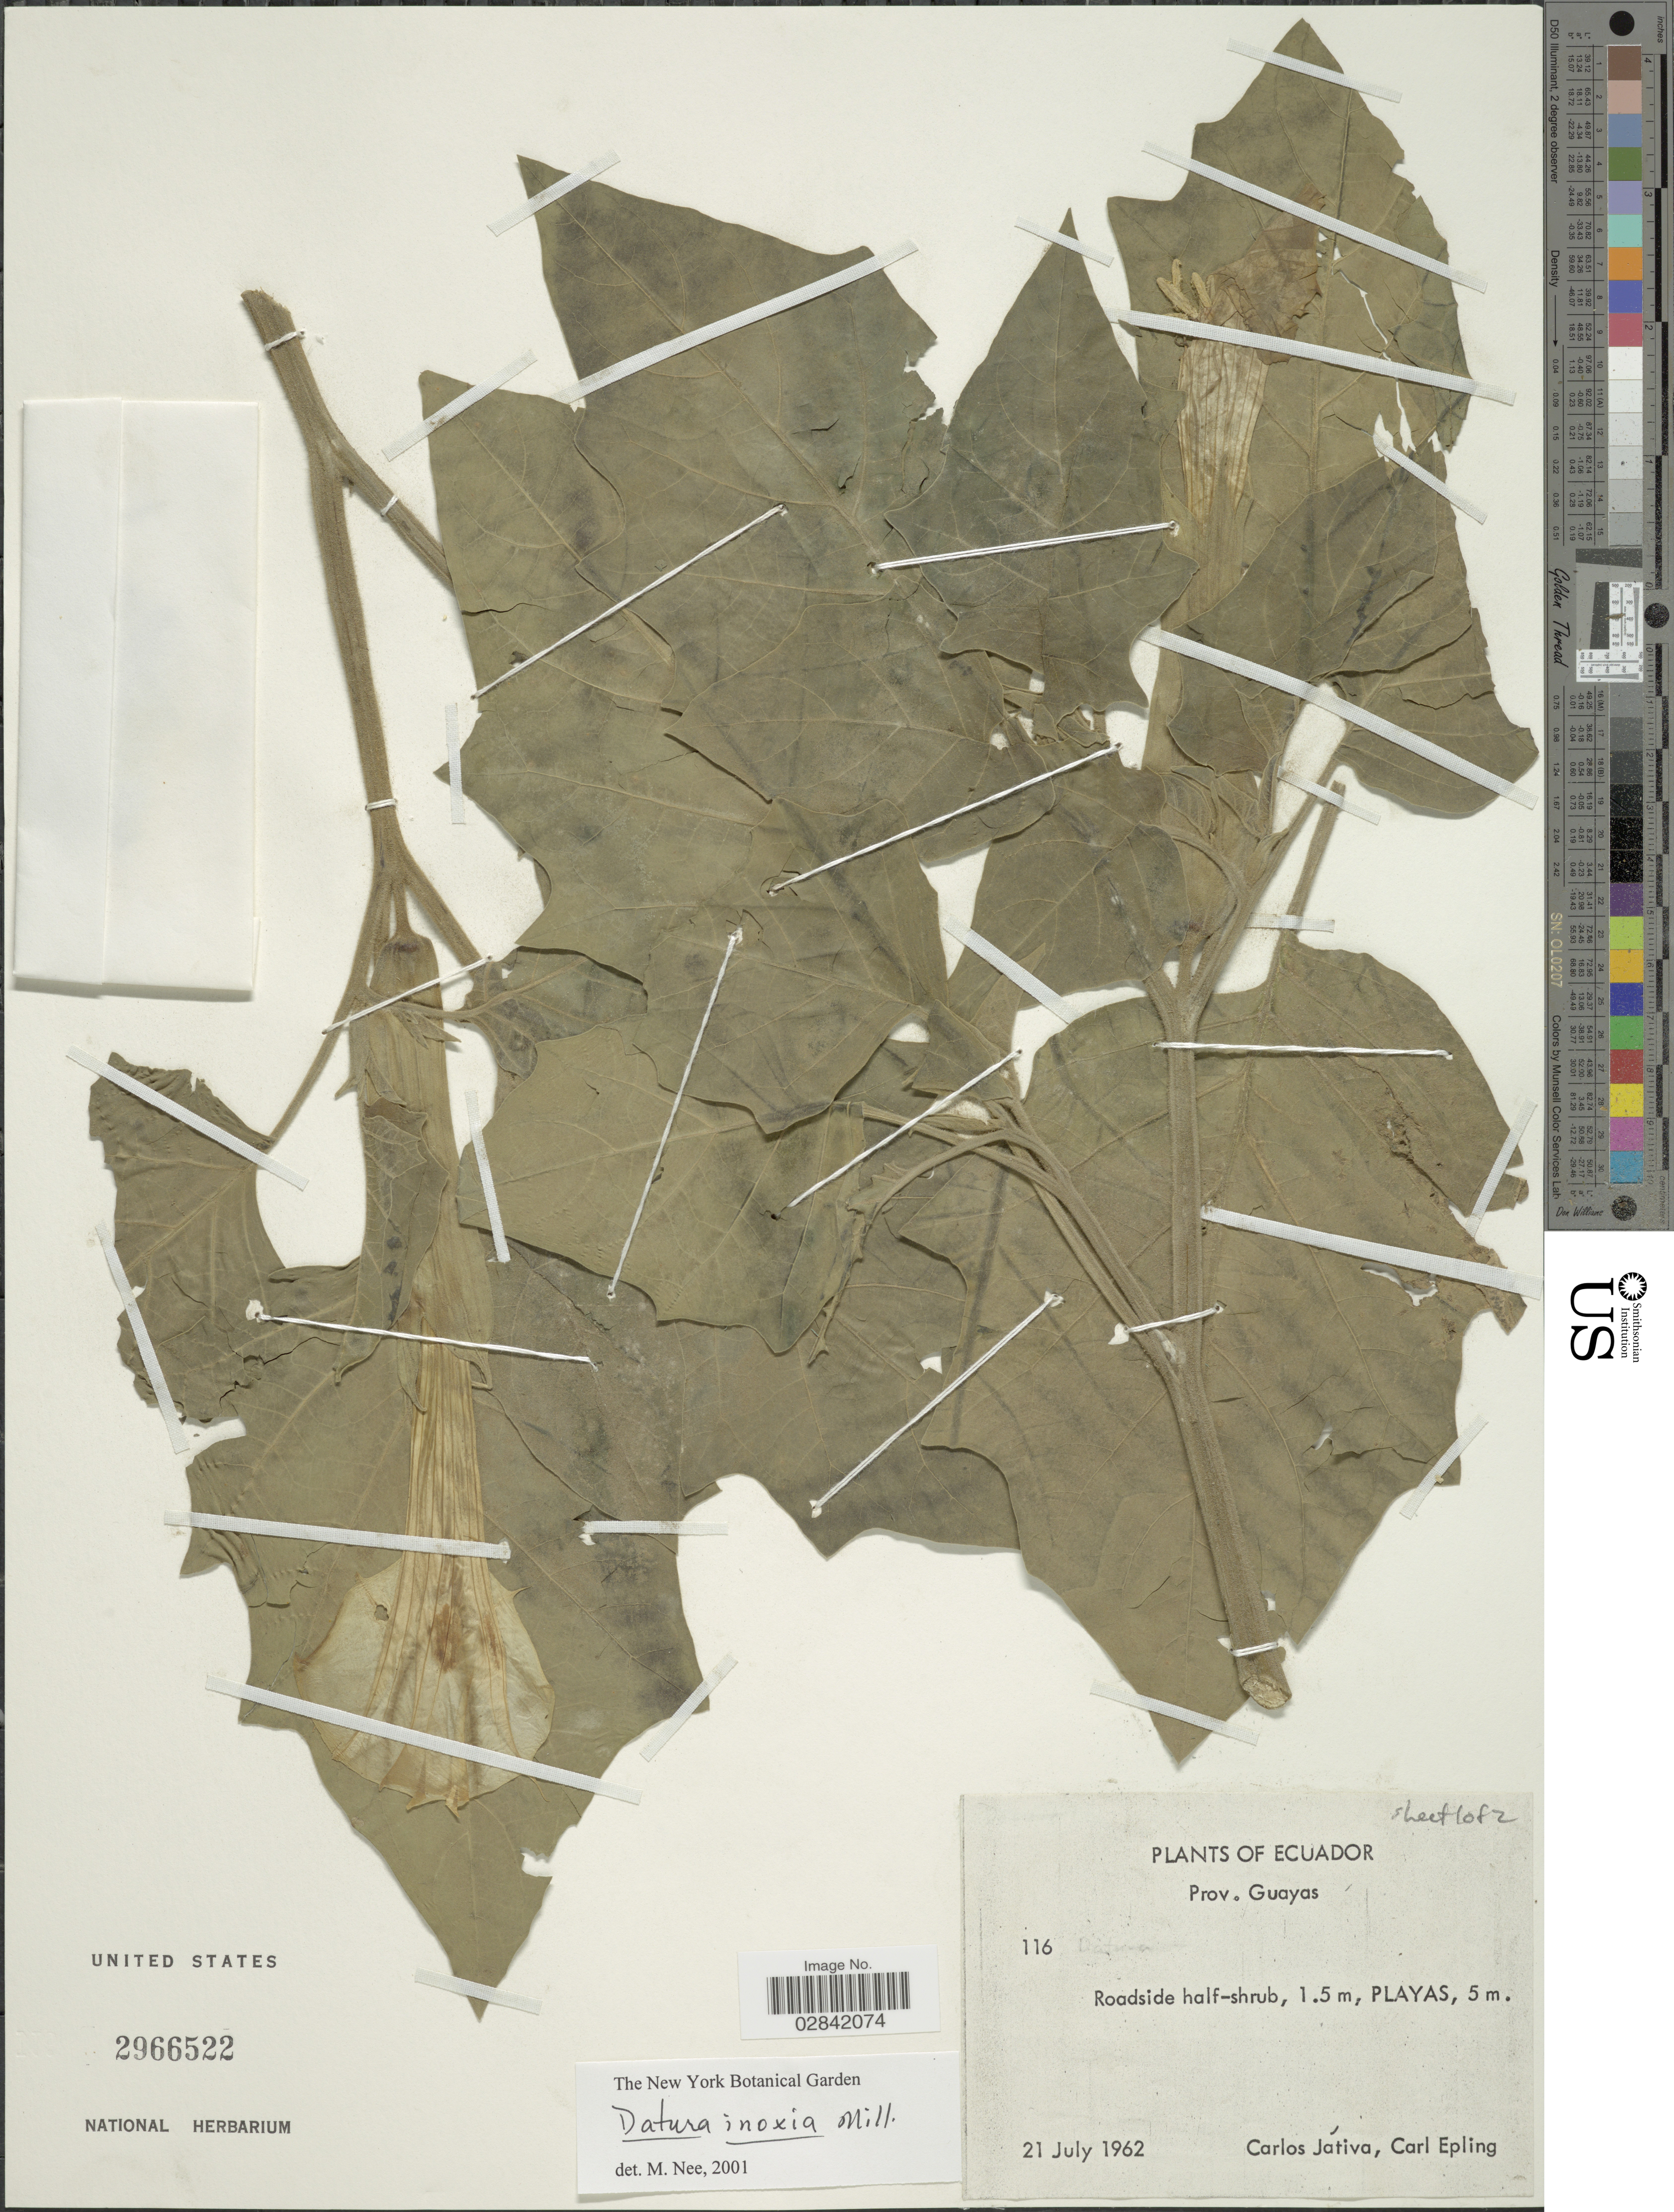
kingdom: Plantae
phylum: Tracheophyta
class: Magnoliopsida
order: Solanales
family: Solanaceae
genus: Datura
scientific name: Datura innoxia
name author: Mill.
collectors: C. D. Játiva & C. C. Epling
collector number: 116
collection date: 1962-07-21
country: Ecuador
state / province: Guayas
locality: Prov. Guayas, Roadside half-shrub, Playas.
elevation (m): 5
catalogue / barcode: US 2966522